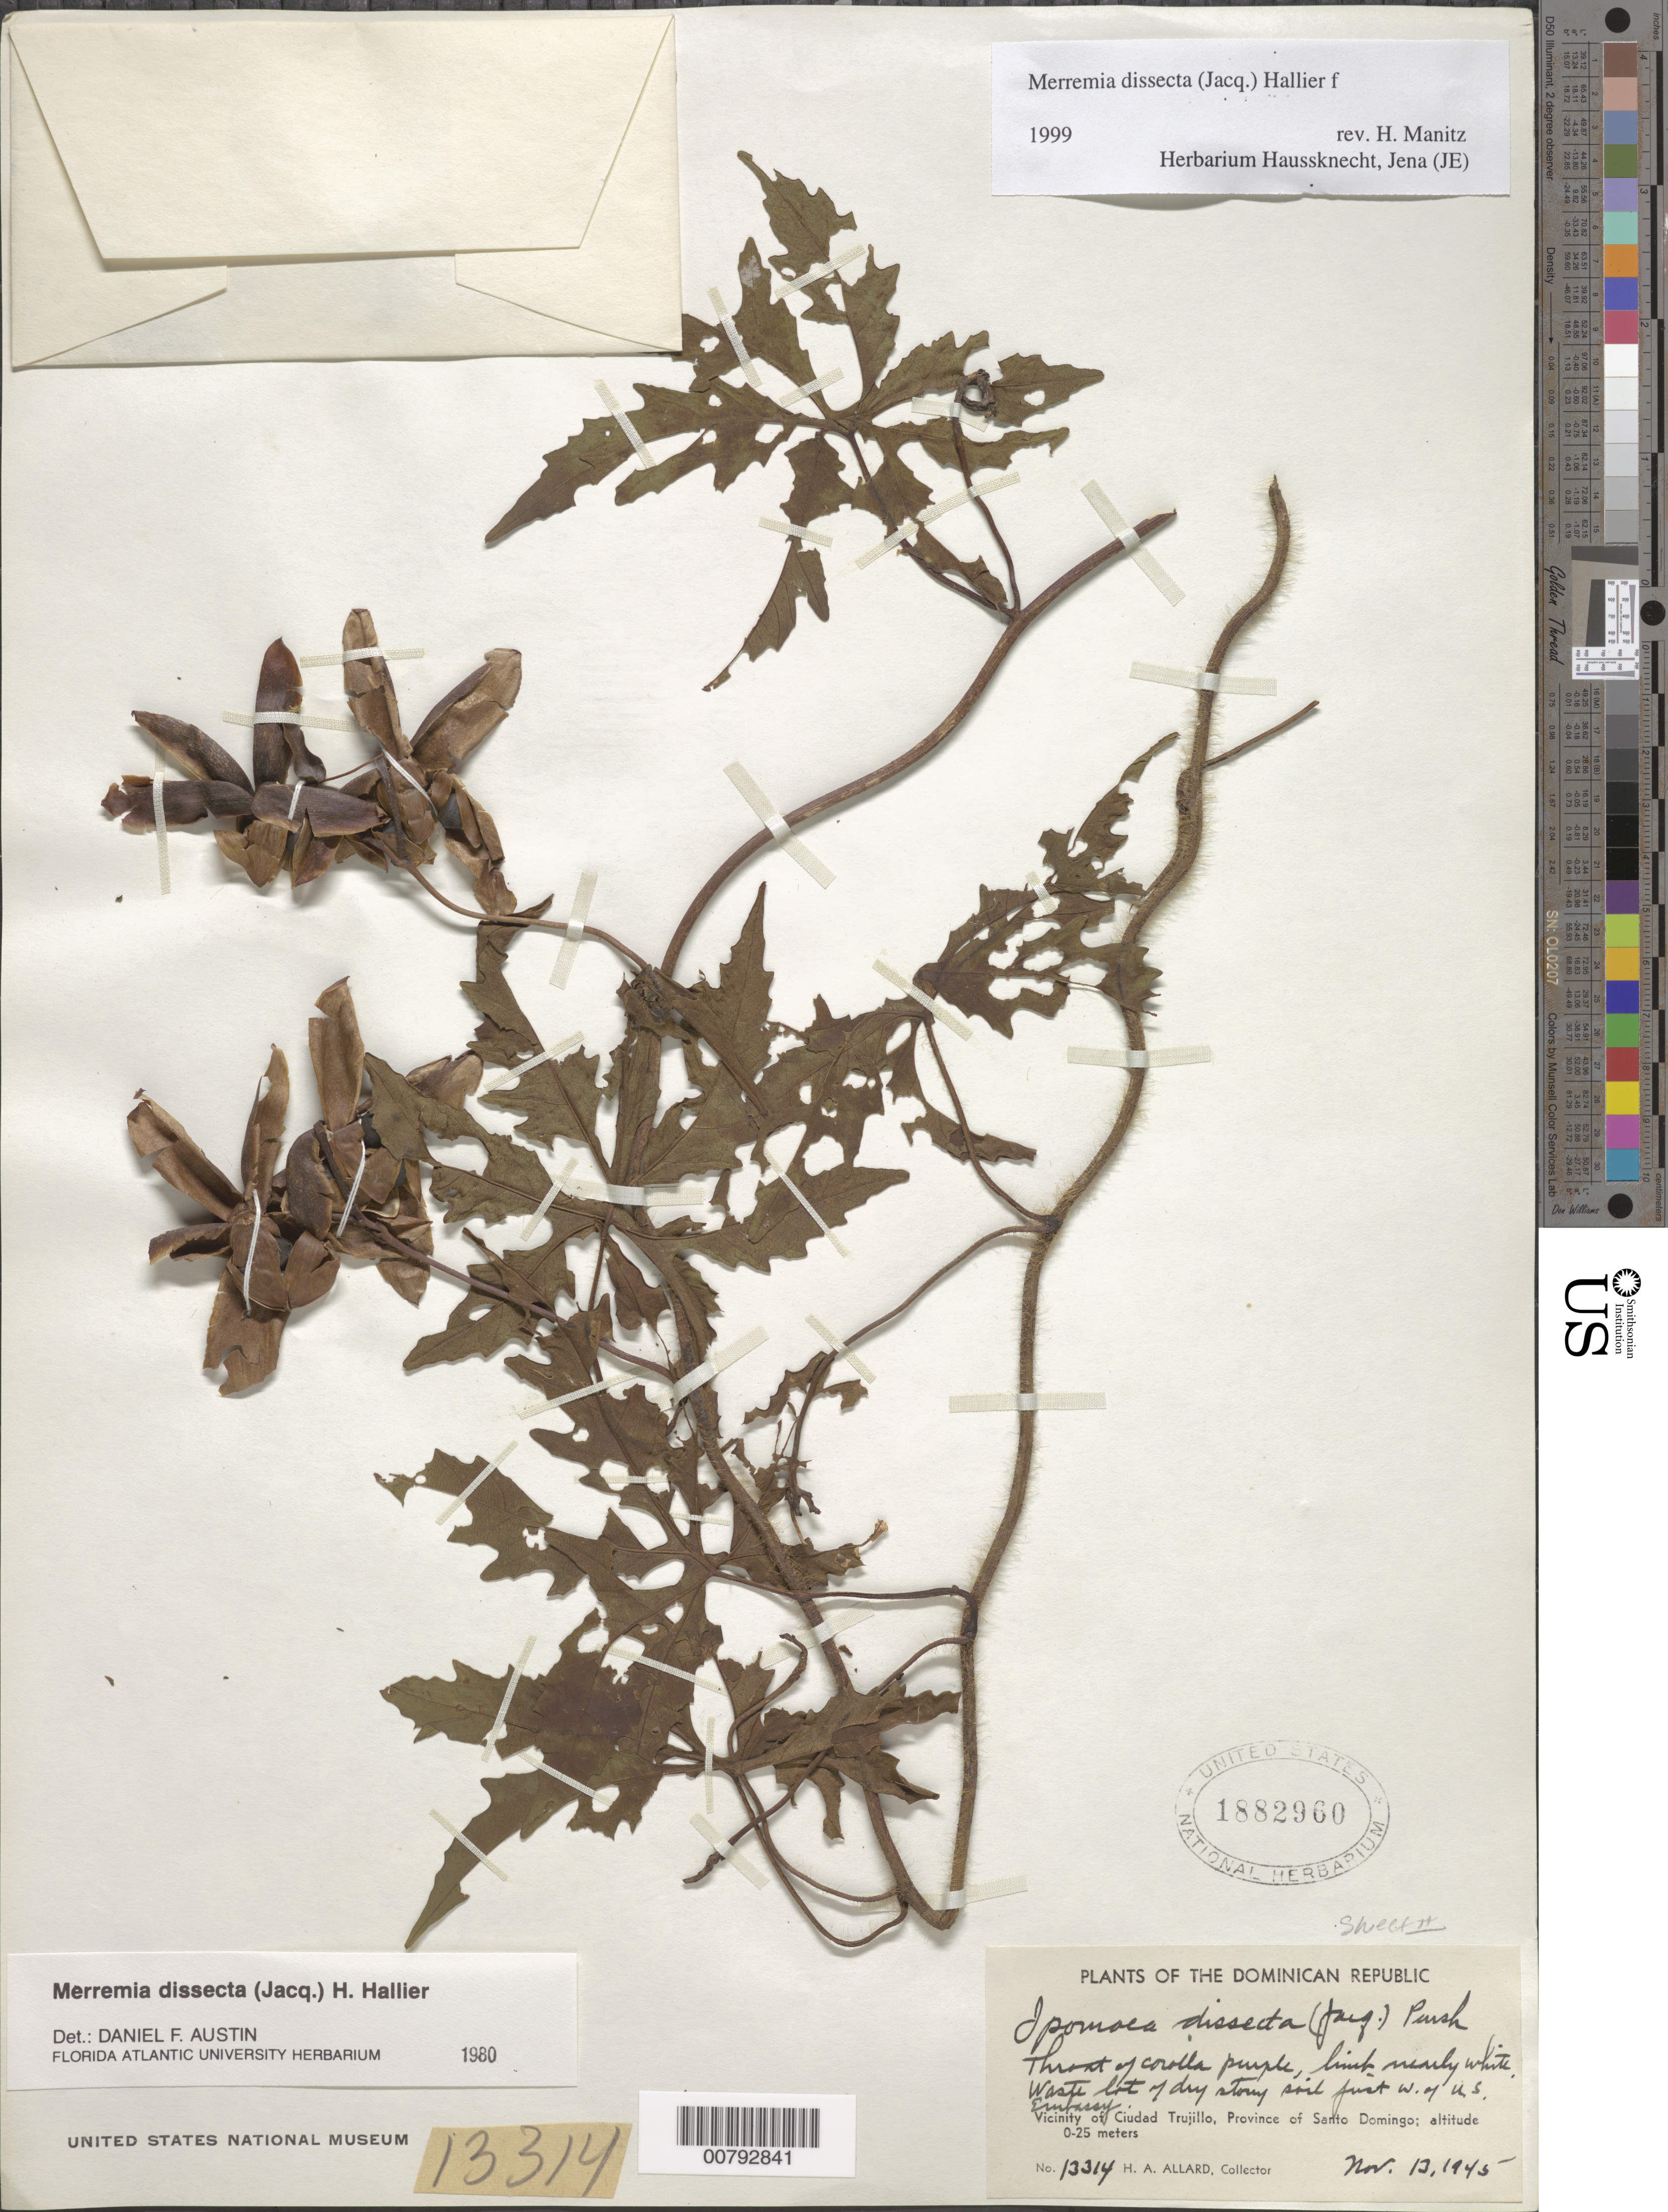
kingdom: Plantae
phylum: Tracheophyta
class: Magnoliopsida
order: Solanales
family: Convolvulaceae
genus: Distimake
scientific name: Distimake dissectus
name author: (Jacq.) A. R. Simões & Staples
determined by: Strong, Mark T., (BOT), Smithsonian Institution - National Museum of Natural History (UNITED STATES)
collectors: H. A. Allard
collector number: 13366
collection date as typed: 16 Nov 1945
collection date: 1945-11-16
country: Dominican Republic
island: Hispaniola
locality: Province of Santo Domingo, vicinity of Ciudad Trujillo, near old ruins by Howard Allard's house.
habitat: Thin soil on limestone outcrop.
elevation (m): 0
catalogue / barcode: US 1883014-2